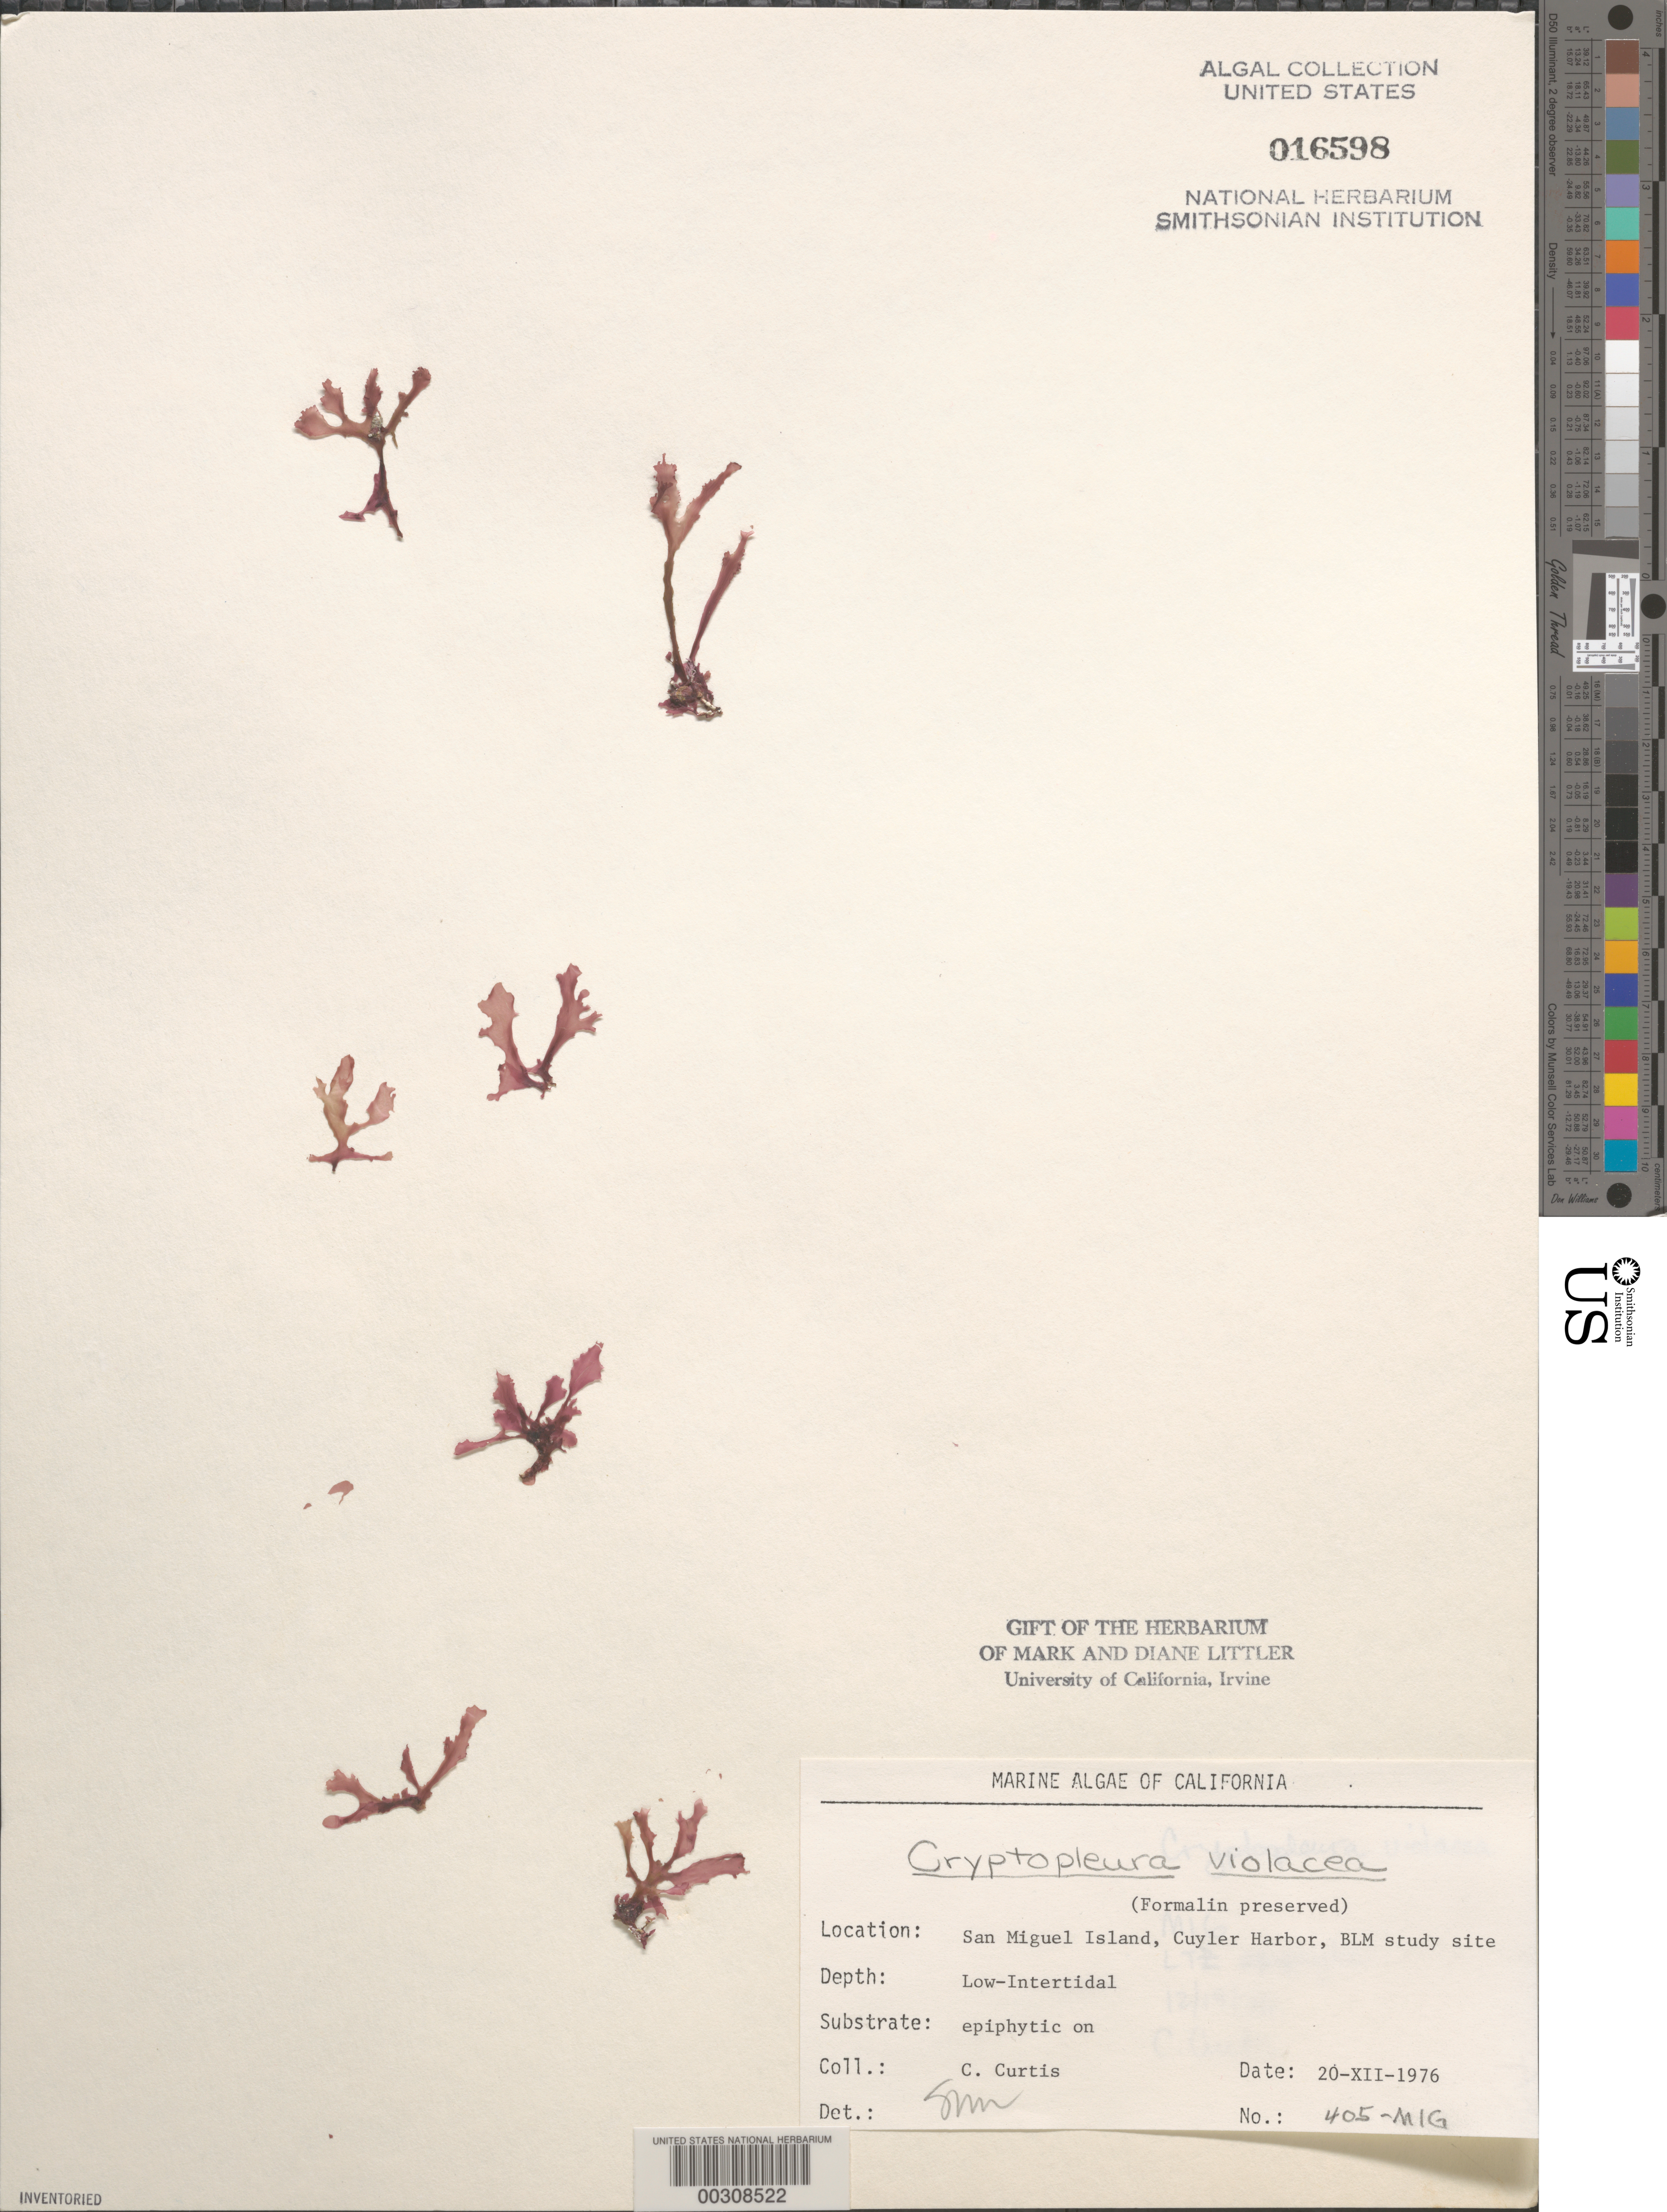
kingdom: Plantae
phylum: Rhodophyta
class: Florideophyceae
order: Ceramiales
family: Delesseriaceae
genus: Cryptopleura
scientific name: Cryptopleura violacea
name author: (J. Ag.) Kylin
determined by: Murray, S. N.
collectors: C. Curtis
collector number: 405-MIG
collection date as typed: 20 Dec 1976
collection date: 1976-12-20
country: United States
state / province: California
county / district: Santa Barbara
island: San Miguel Island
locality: Cuyler Harbor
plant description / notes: BLM-SOCALBIGHT Rocky Intertidal Survey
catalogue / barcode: US 16598